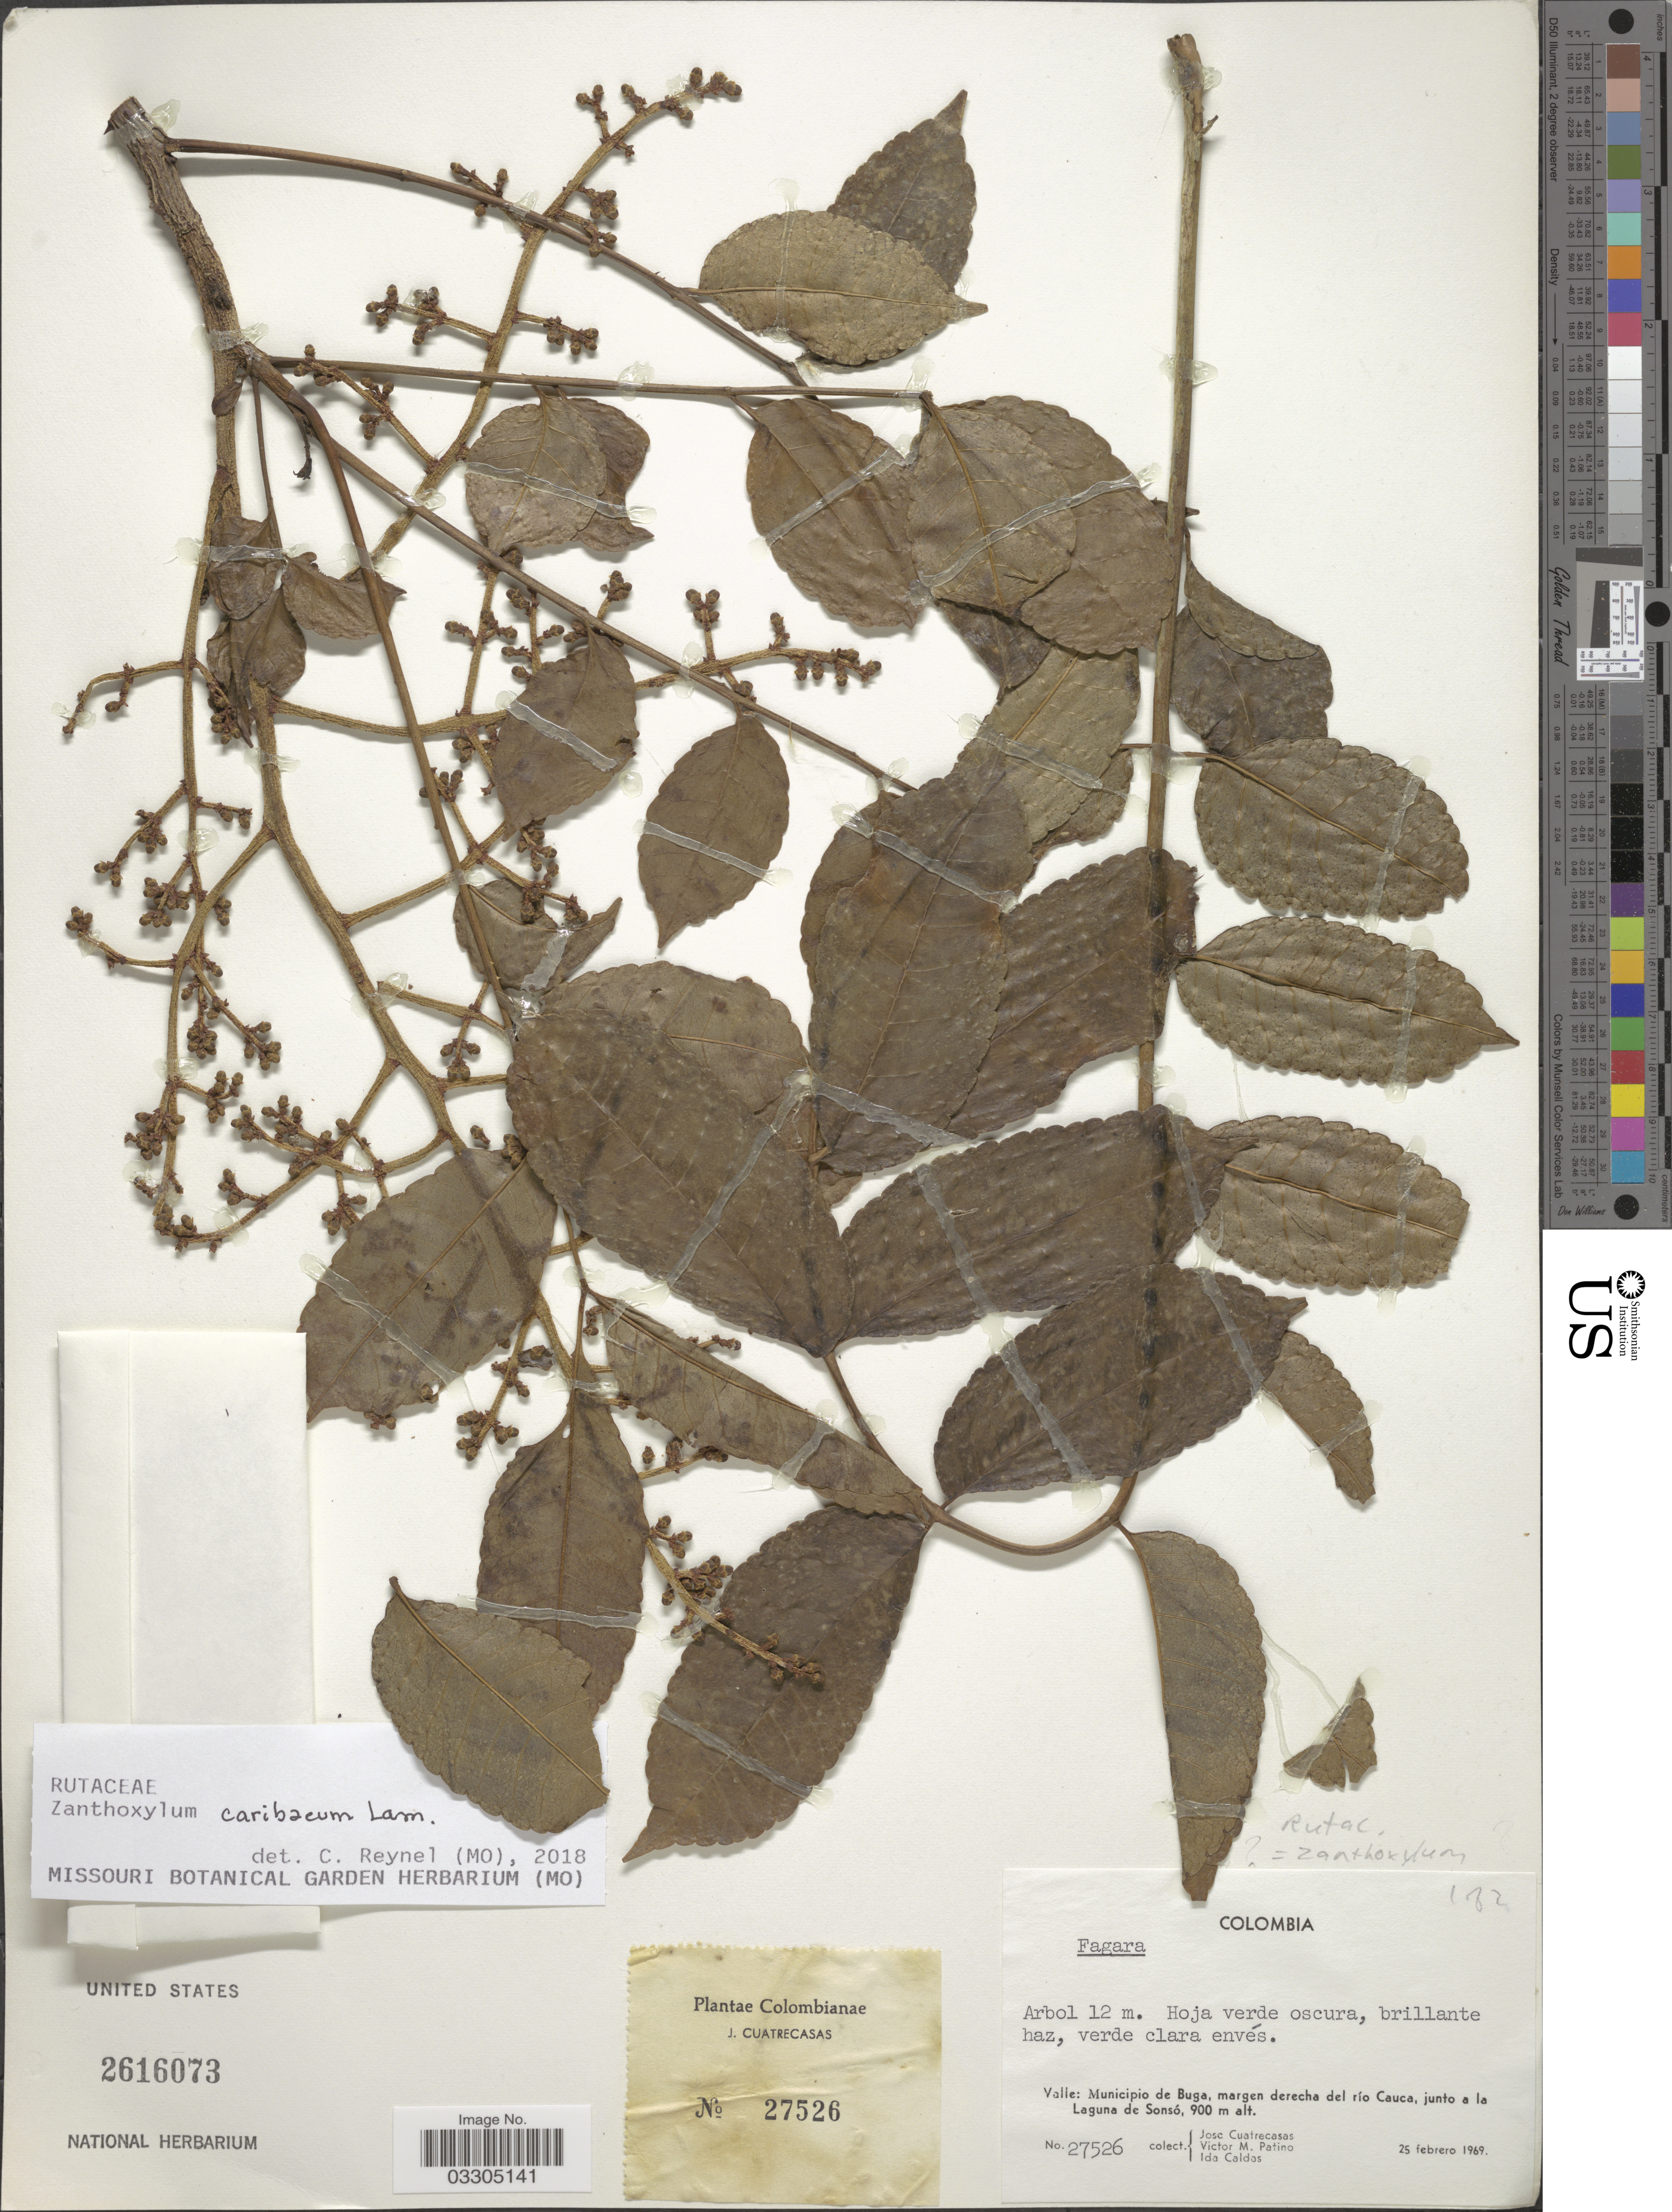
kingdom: Plantae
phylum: Tracheophyta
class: Magnoliopsida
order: Sapindales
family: Rutaceae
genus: Zanthoxylum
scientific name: Zanthoxylum caribaeum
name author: Lam.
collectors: J. Cuatrecasas, V. M. Patiño & I. Caldas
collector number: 27526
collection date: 1969-02-25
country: Colombia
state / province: Valle del Cauca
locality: Valle: Municipio de Buga, margen derecha del río Cauca, junto a la Laguna de Sonsó.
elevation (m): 900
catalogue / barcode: US 2616073